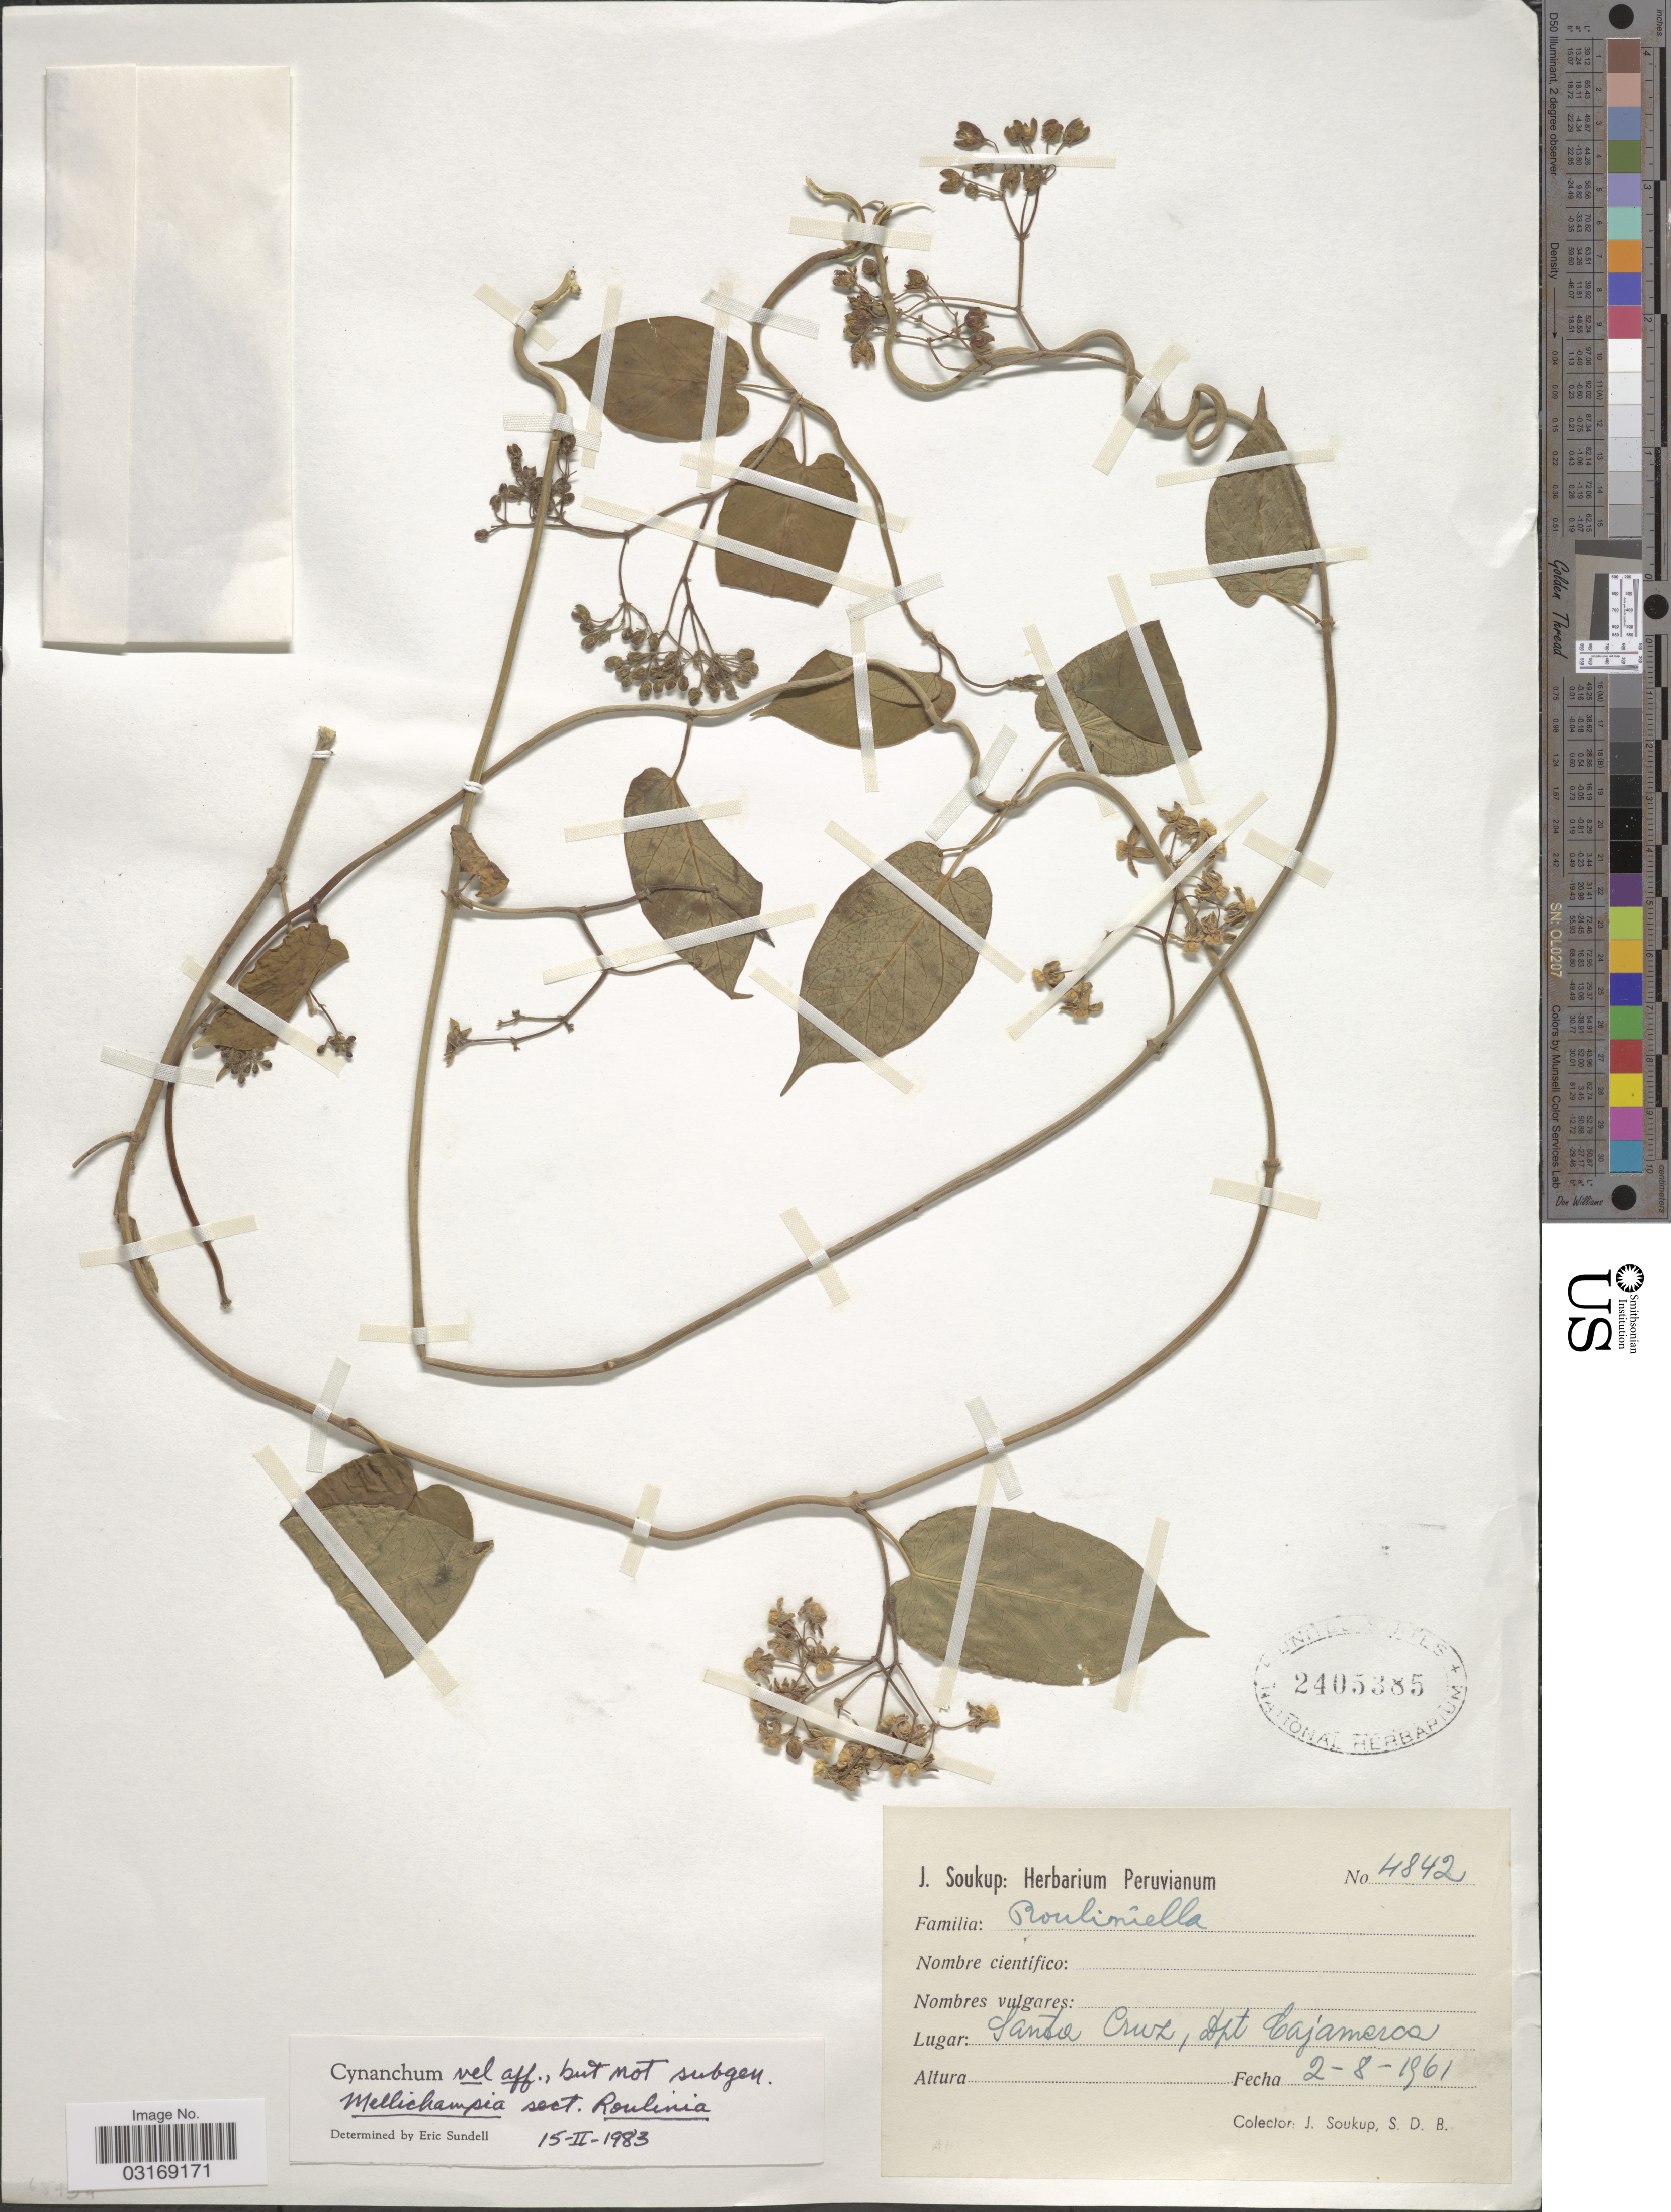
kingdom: Plantae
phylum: Tracheophyta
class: Magnoliopsida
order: Gentianales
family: Apocynaceae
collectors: J. Soukup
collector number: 4842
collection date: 1961-08-02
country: Peru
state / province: Cajamarca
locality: Santa Cruz, Dpt. Cajamarca.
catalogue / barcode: US 2405385